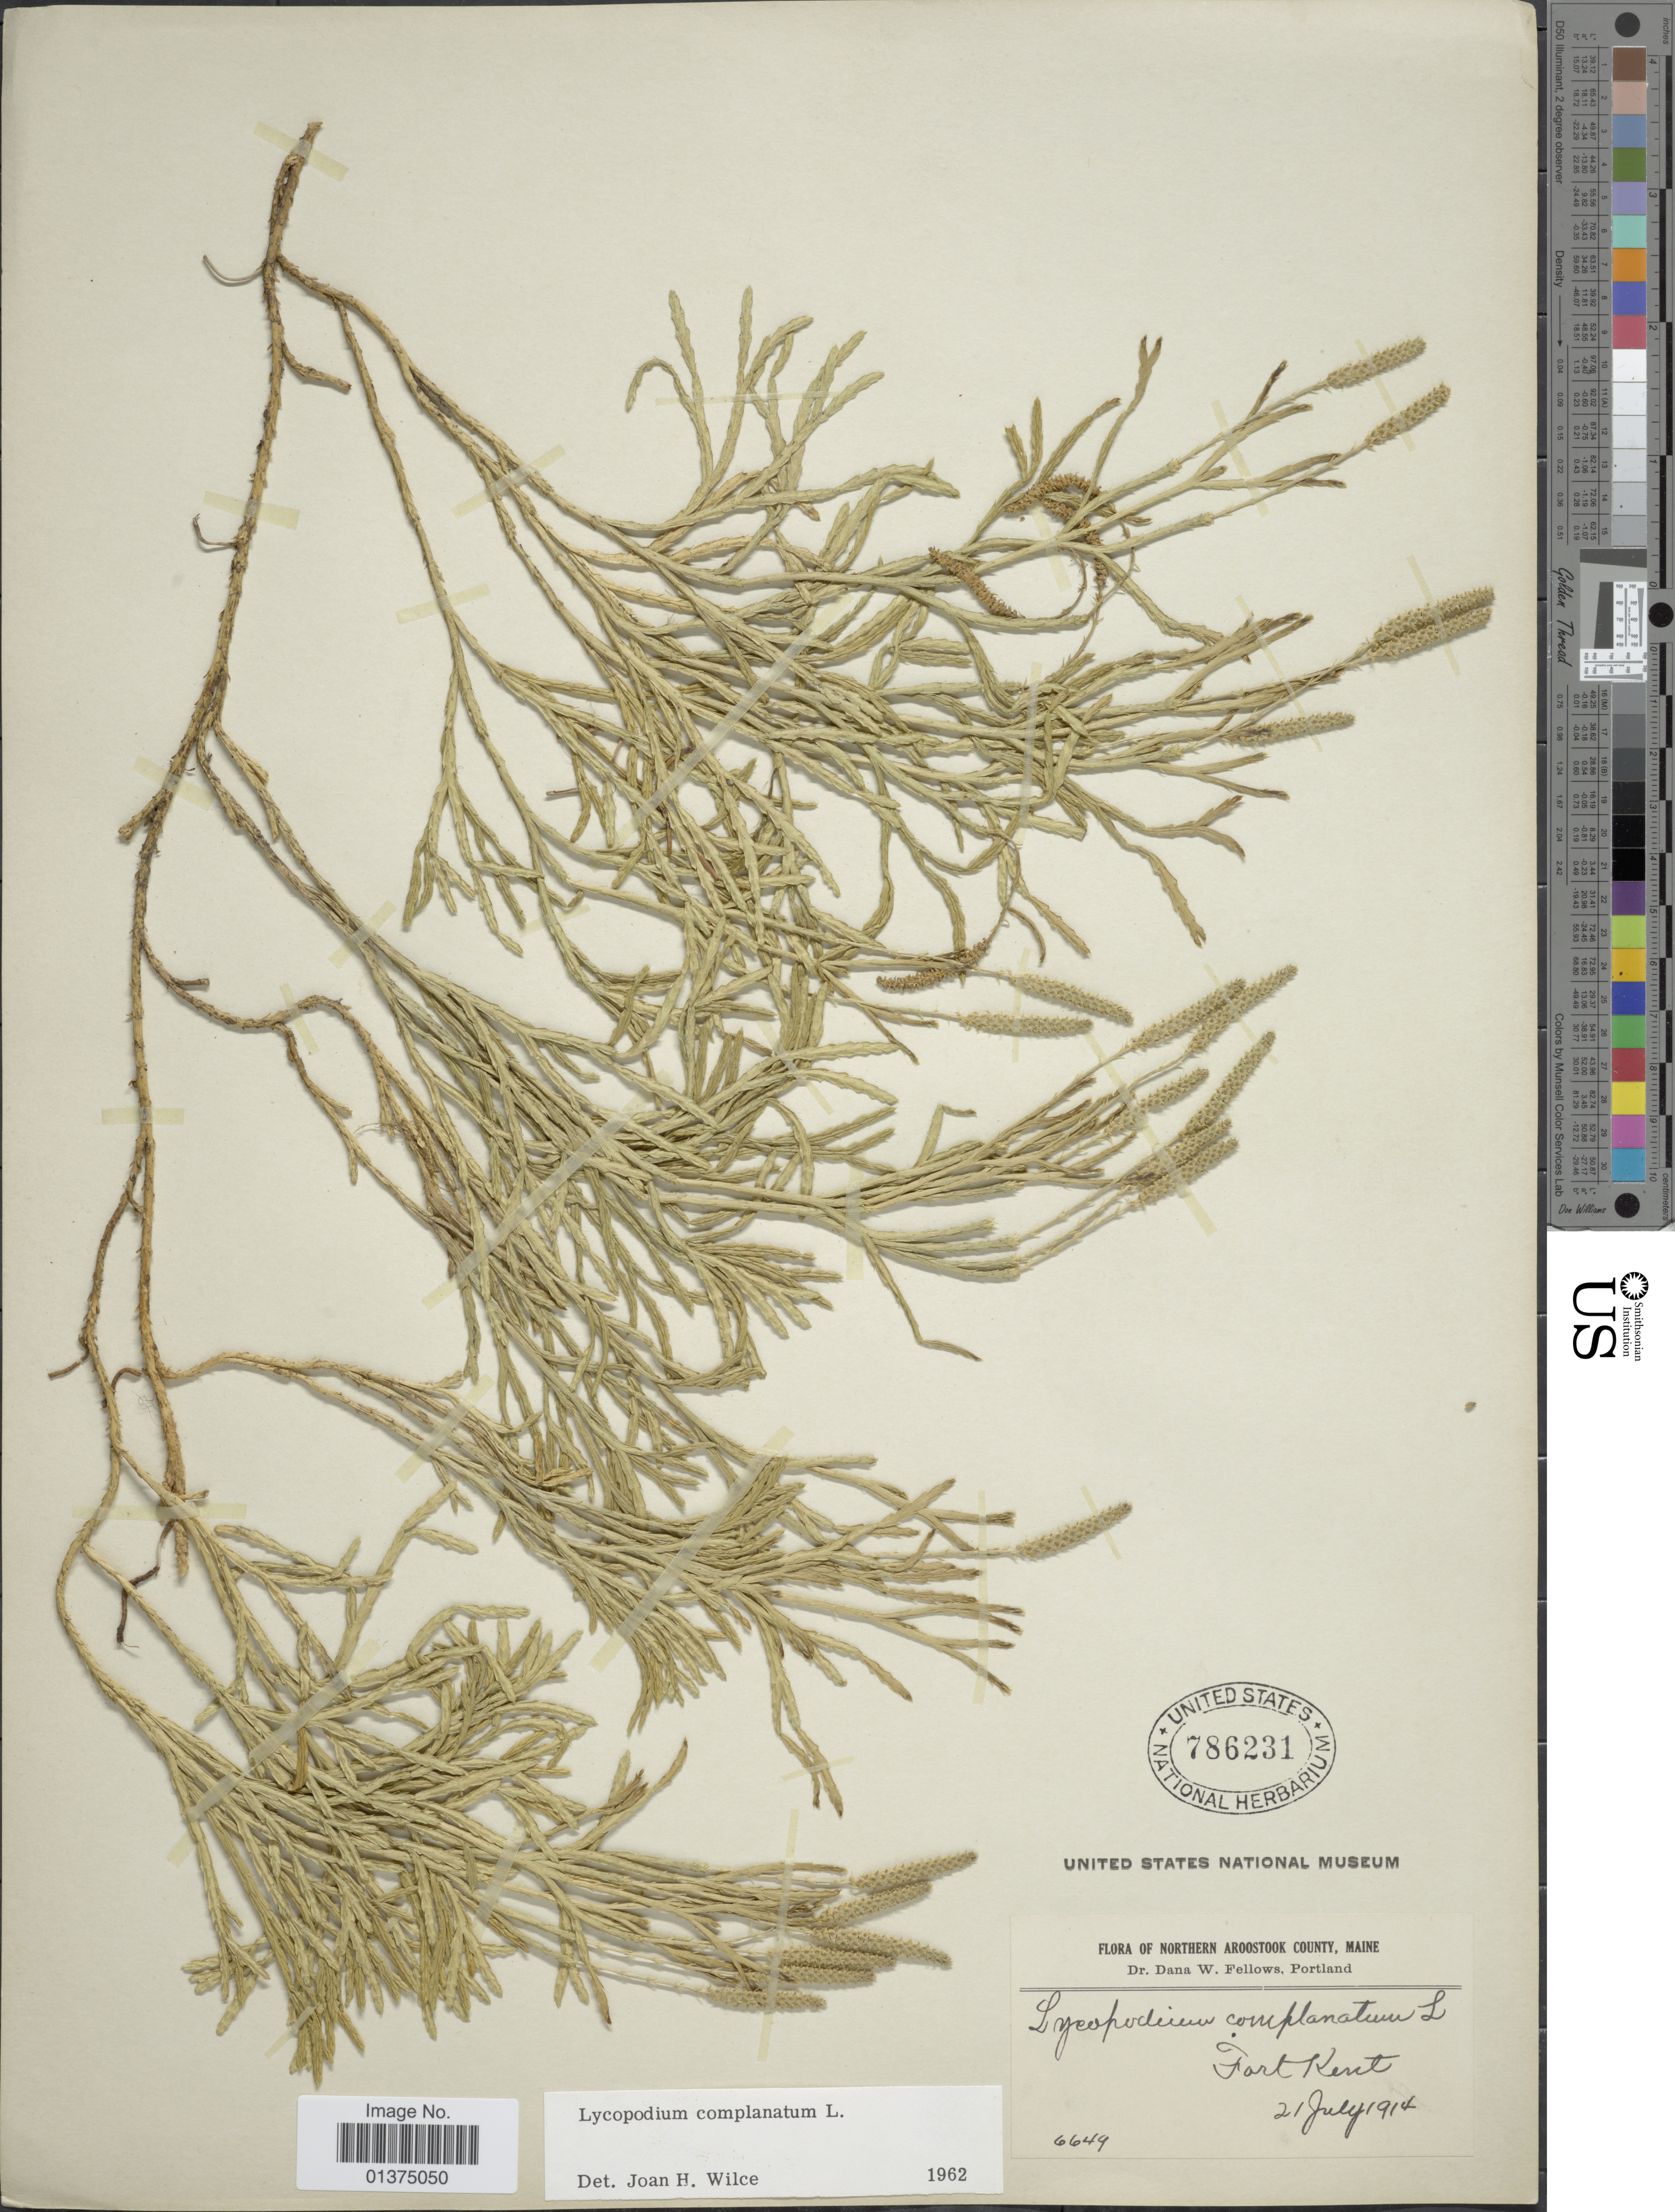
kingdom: Plantae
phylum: Tracheophyta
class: Lycopodiopsida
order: Lycopodiales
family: Lycopodiaceae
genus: Diphasiastrum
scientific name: Diphasiastrum complanatum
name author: (L.) Holub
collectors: D. W. Fellows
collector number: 6649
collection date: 1914-07-21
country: United States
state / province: Maine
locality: Northern Aroostook County, Fort Kent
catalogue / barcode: US 786231